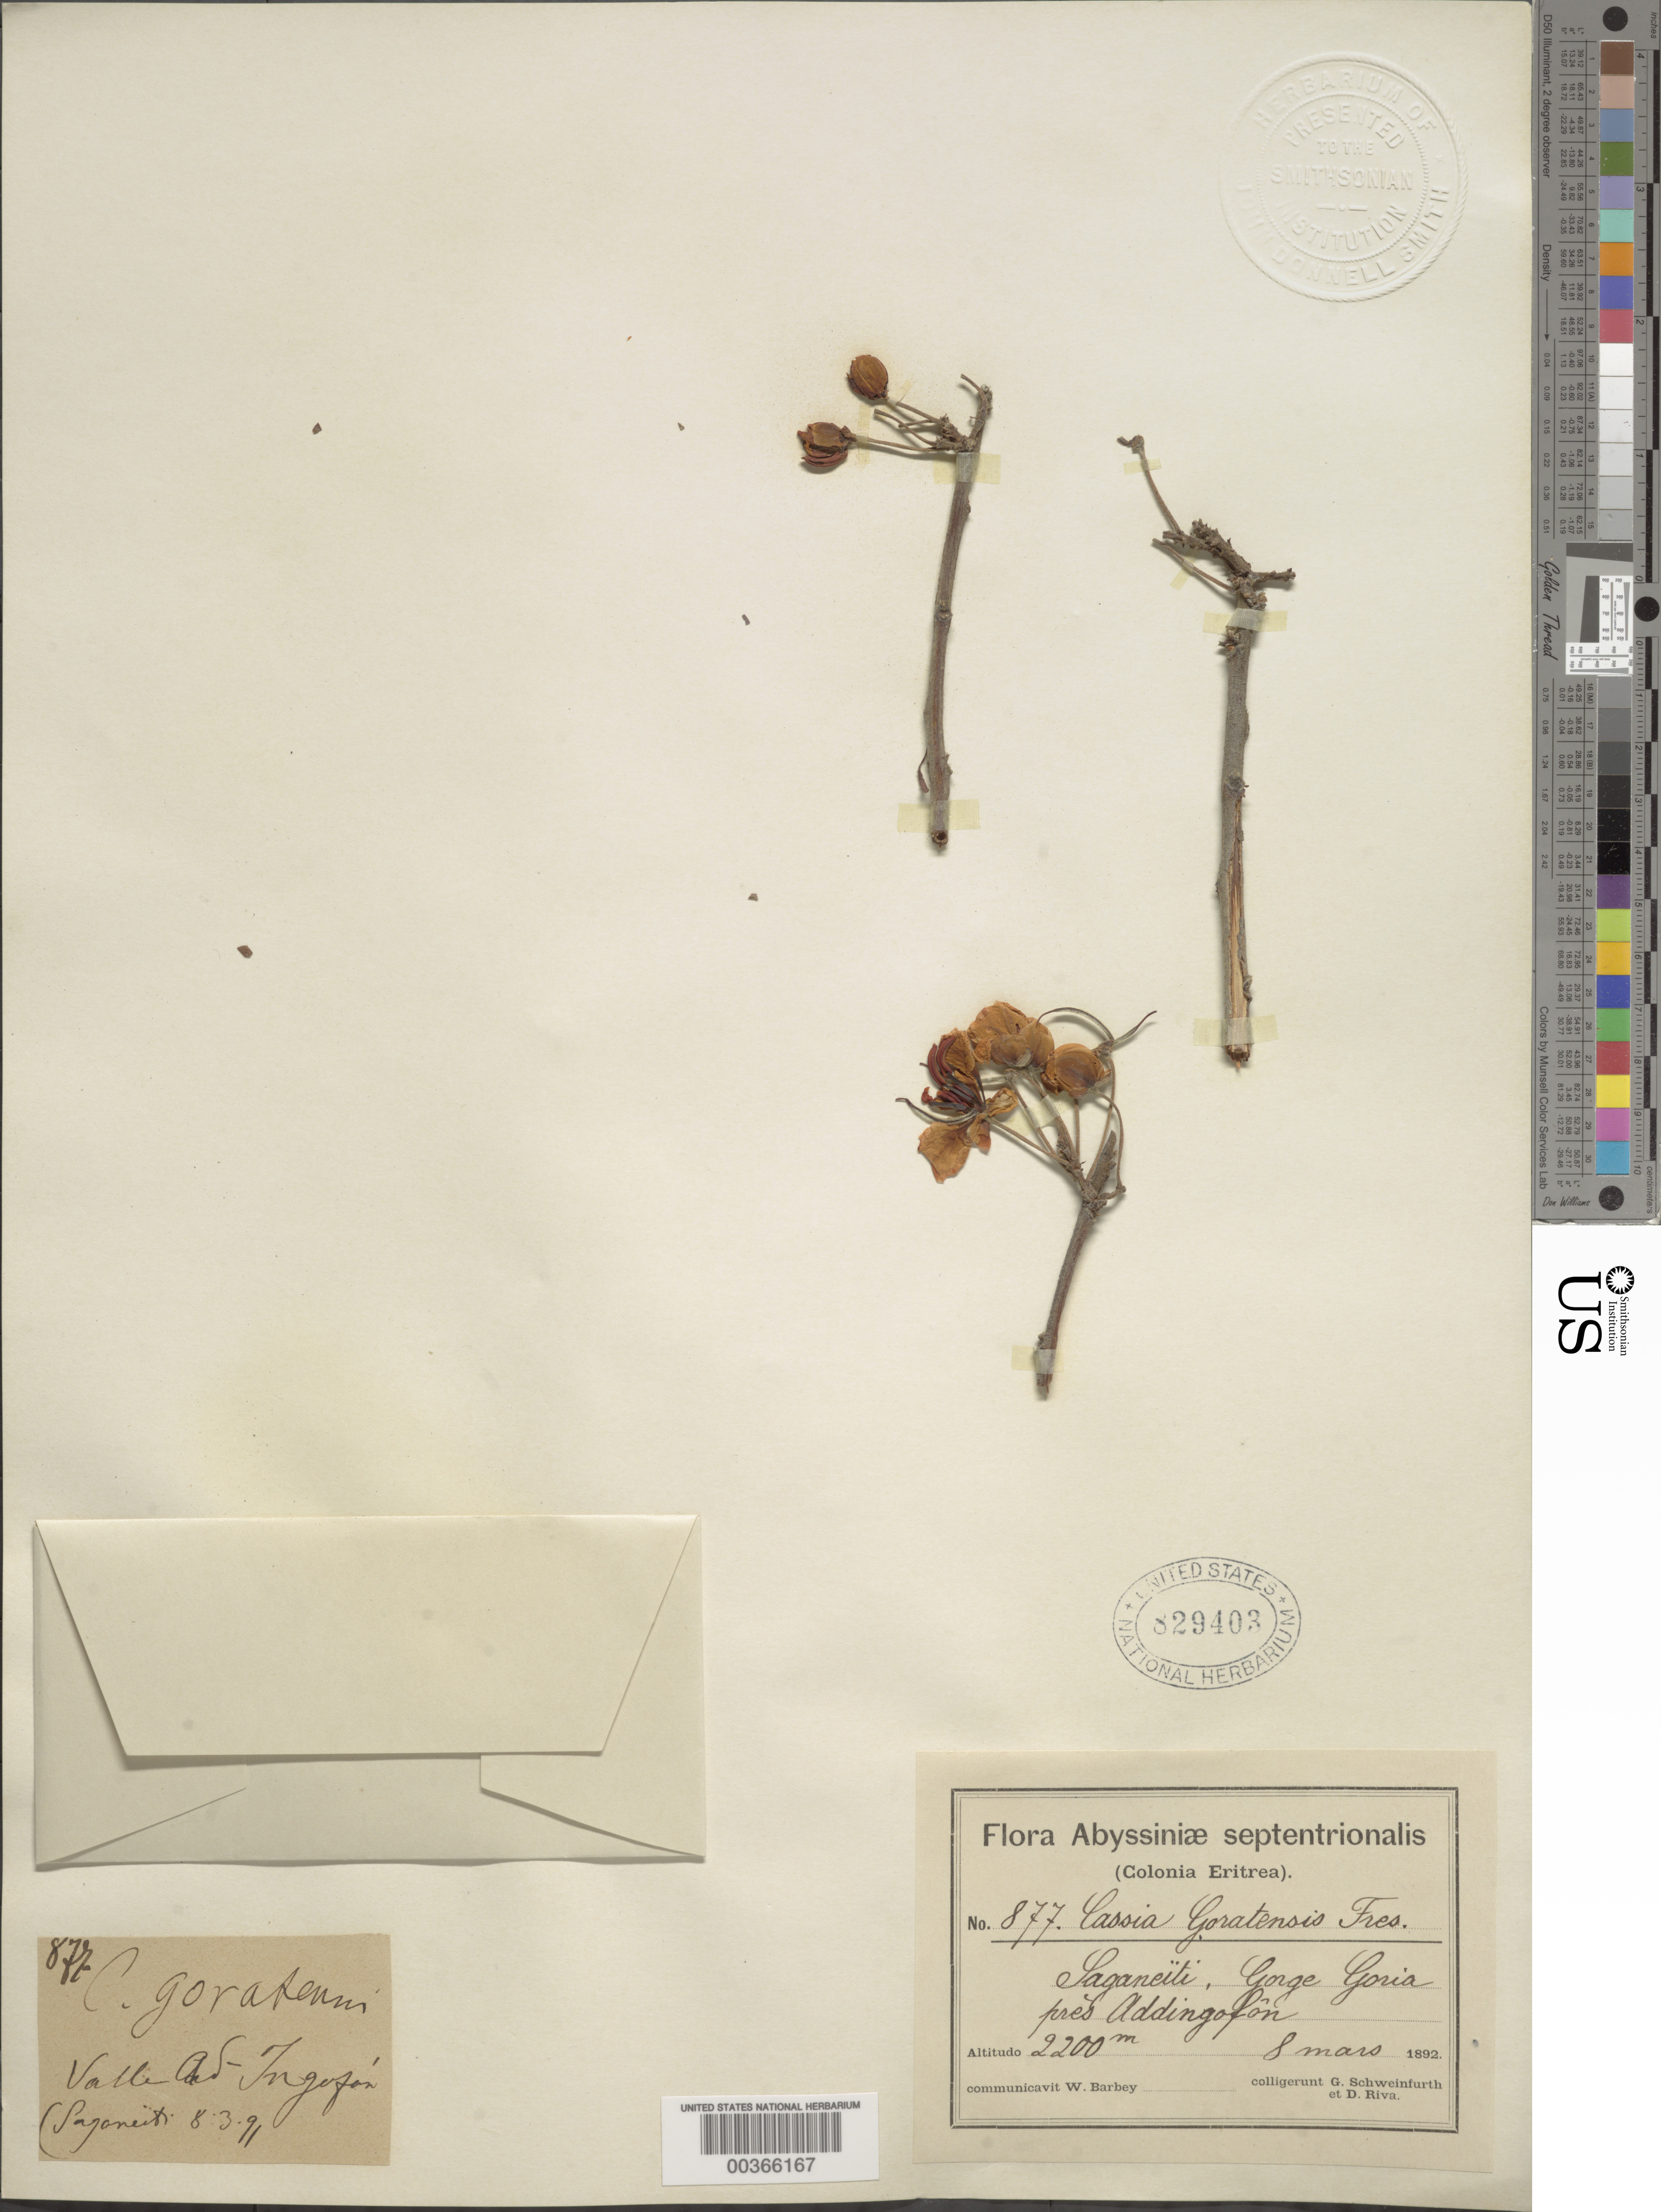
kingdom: Plantae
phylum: Tracheophyta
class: Magnoliopsida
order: Fabales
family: Fabaceae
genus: Senna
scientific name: Senna singueana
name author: (Delile) Lock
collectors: G. A. Schweinfurth & D. Riva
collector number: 877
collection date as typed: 08 Mar 1892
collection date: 1892-03-08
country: Eritrea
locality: Saganeiti, gorge goria pres ad-ingofon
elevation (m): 2200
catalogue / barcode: US 829403